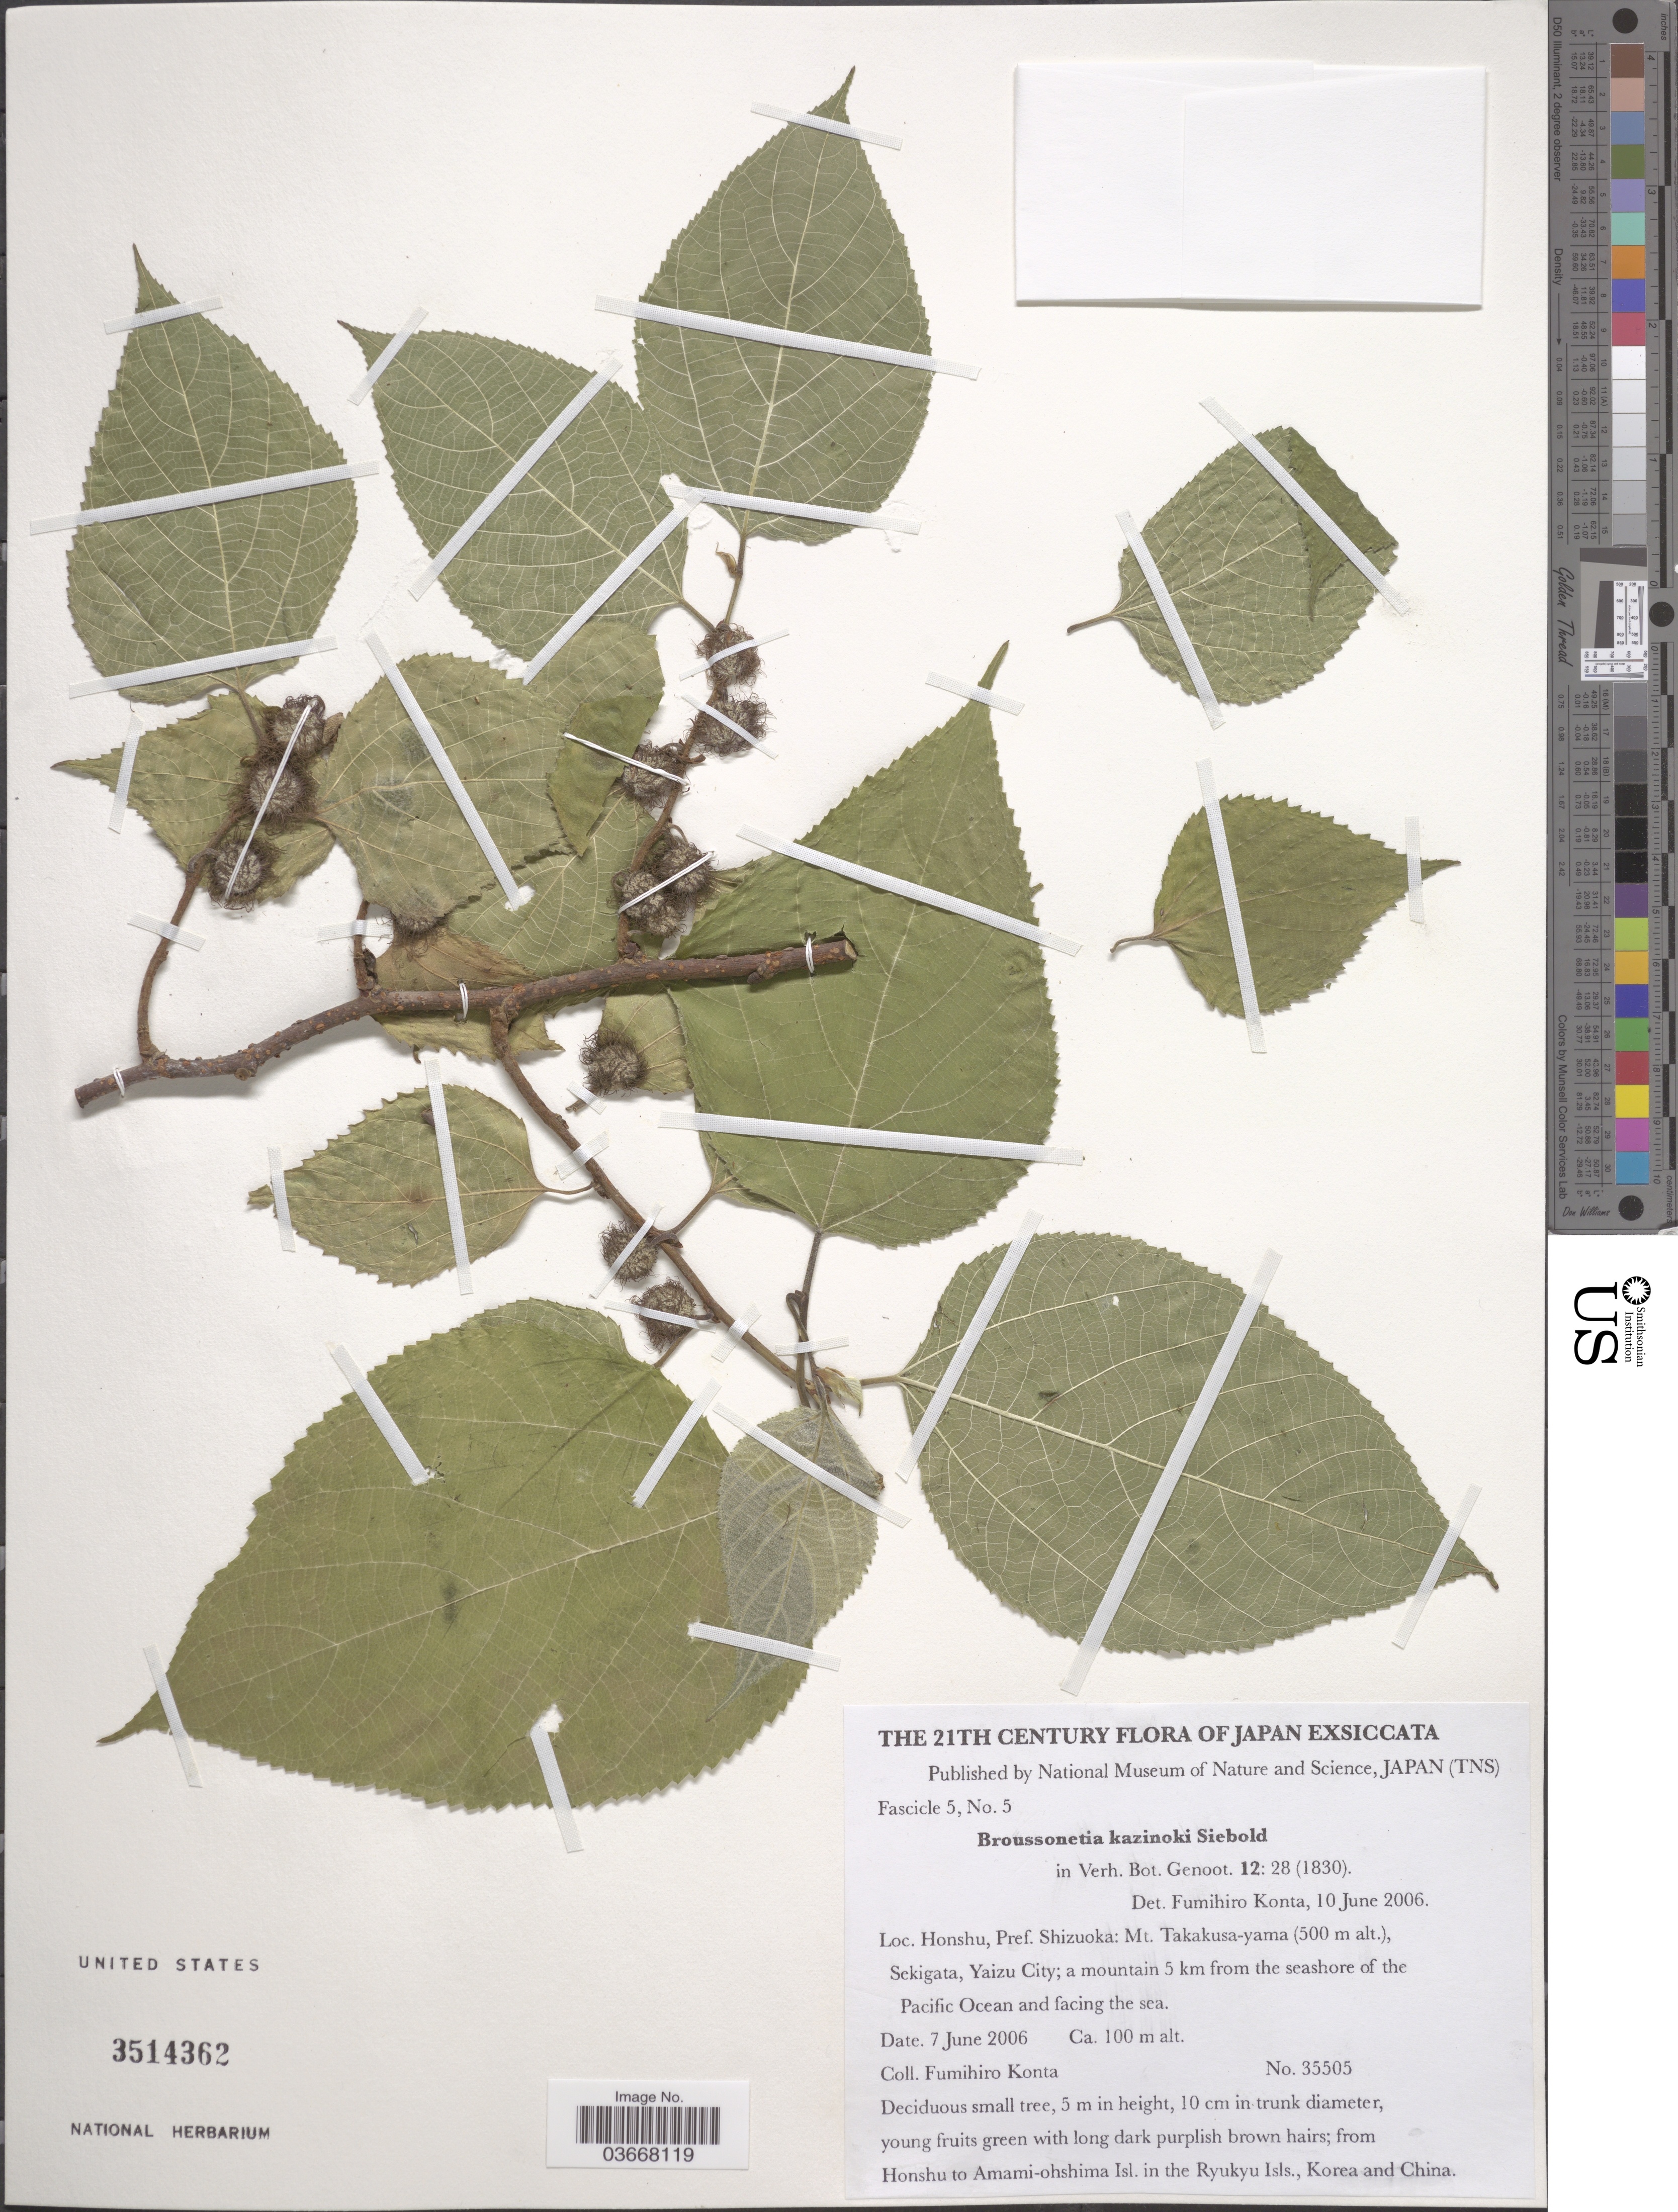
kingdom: Plantae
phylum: Tracheophyta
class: Magnoliopsida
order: Rosales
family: Moraceae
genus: Broussonetia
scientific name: Broussonetia kazinoki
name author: Siebold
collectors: F. Konta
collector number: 35505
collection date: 2006-06-07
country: Japan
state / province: Sizuoka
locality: Honshu, Pref. Shizuoka: Mt. Takakusa-yama (500 m alt.), Sekigata, Yaizu City; a mountain 5 km from the seashore of the Pacific Ocean and facing the sea.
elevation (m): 100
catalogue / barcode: US 3514362